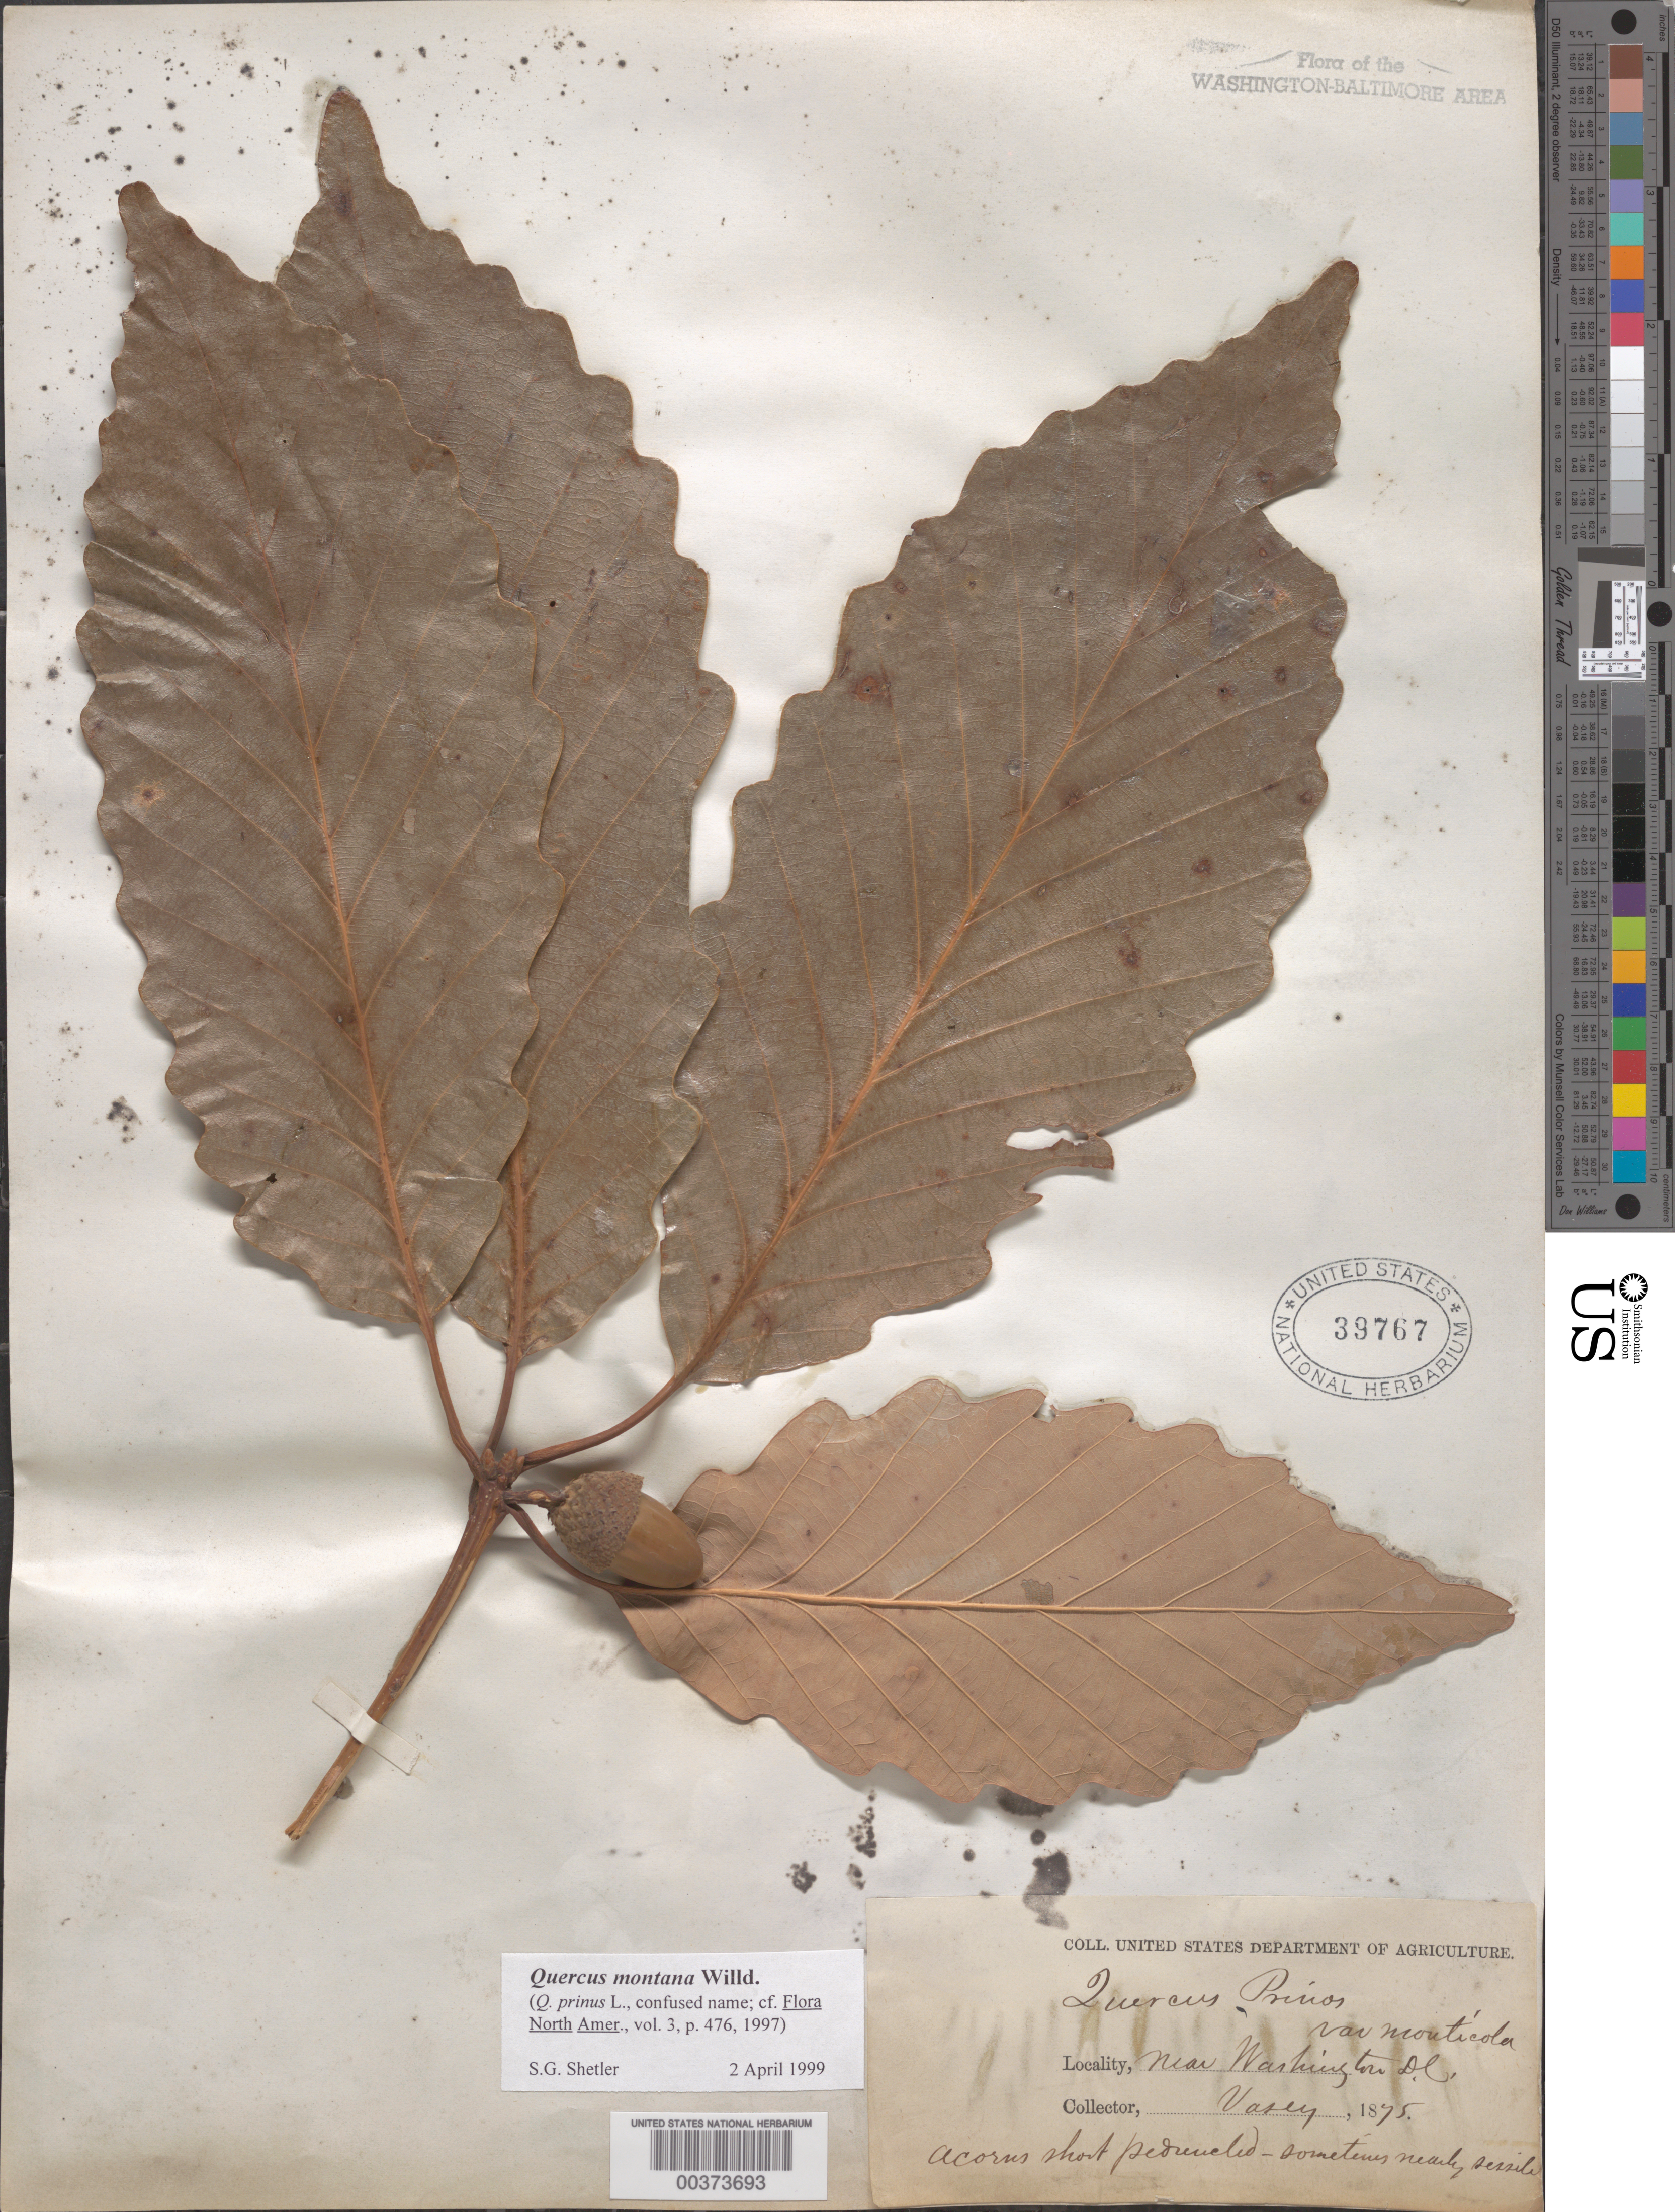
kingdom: Plantae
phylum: Tracheophyta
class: Magnoliopsida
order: Fagales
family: Fagaceae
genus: Quercus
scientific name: Quercus montana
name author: Willd.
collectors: G. Vasey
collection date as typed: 1875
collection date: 1875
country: United States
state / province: District of Columbia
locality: Washington DC area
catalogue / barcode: US 39767